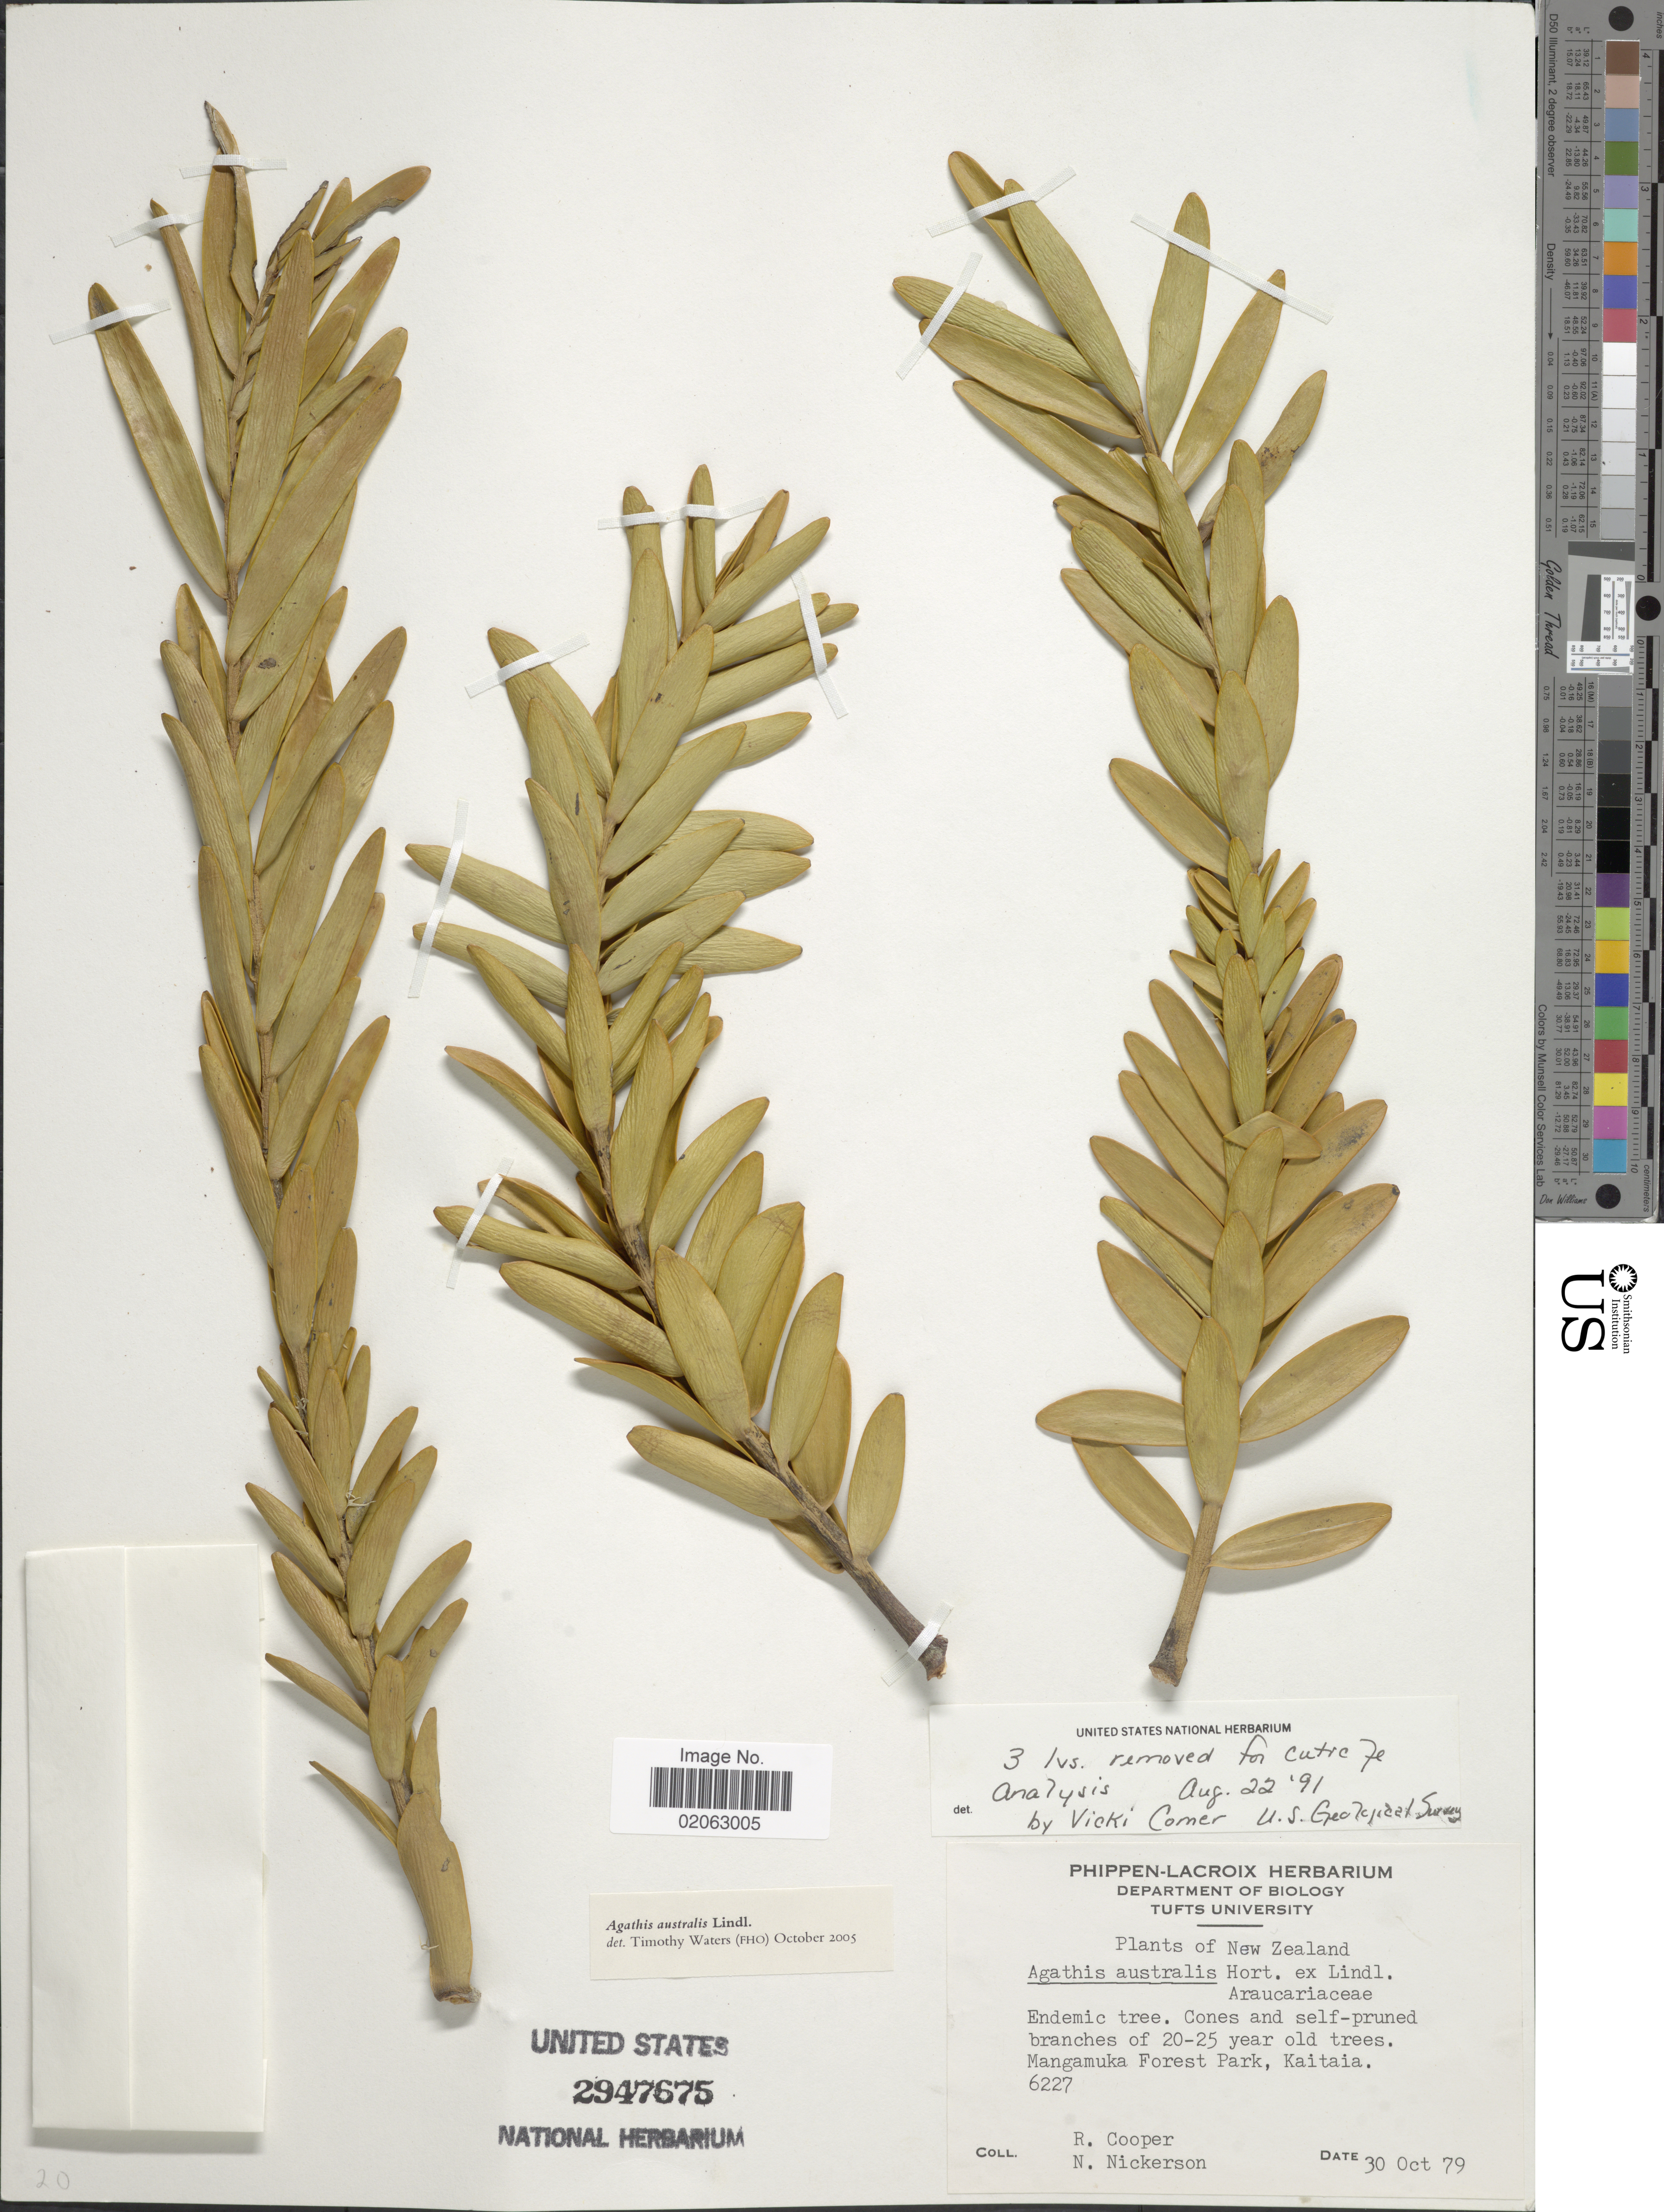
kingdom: Plantae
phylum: Tracheophyta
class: Pinopsida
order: Pinales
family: Araucariaceae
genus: Agathis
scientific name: Agathis australis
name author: (D. Don) Lindl.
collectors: R. Cooper & N. Nickerson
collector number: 6227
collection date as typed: Transcribed d/m/y: 30/10/79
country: New Zealand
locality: Mangamuka Forest Park, Kaitaia.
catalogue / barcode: US 2947675